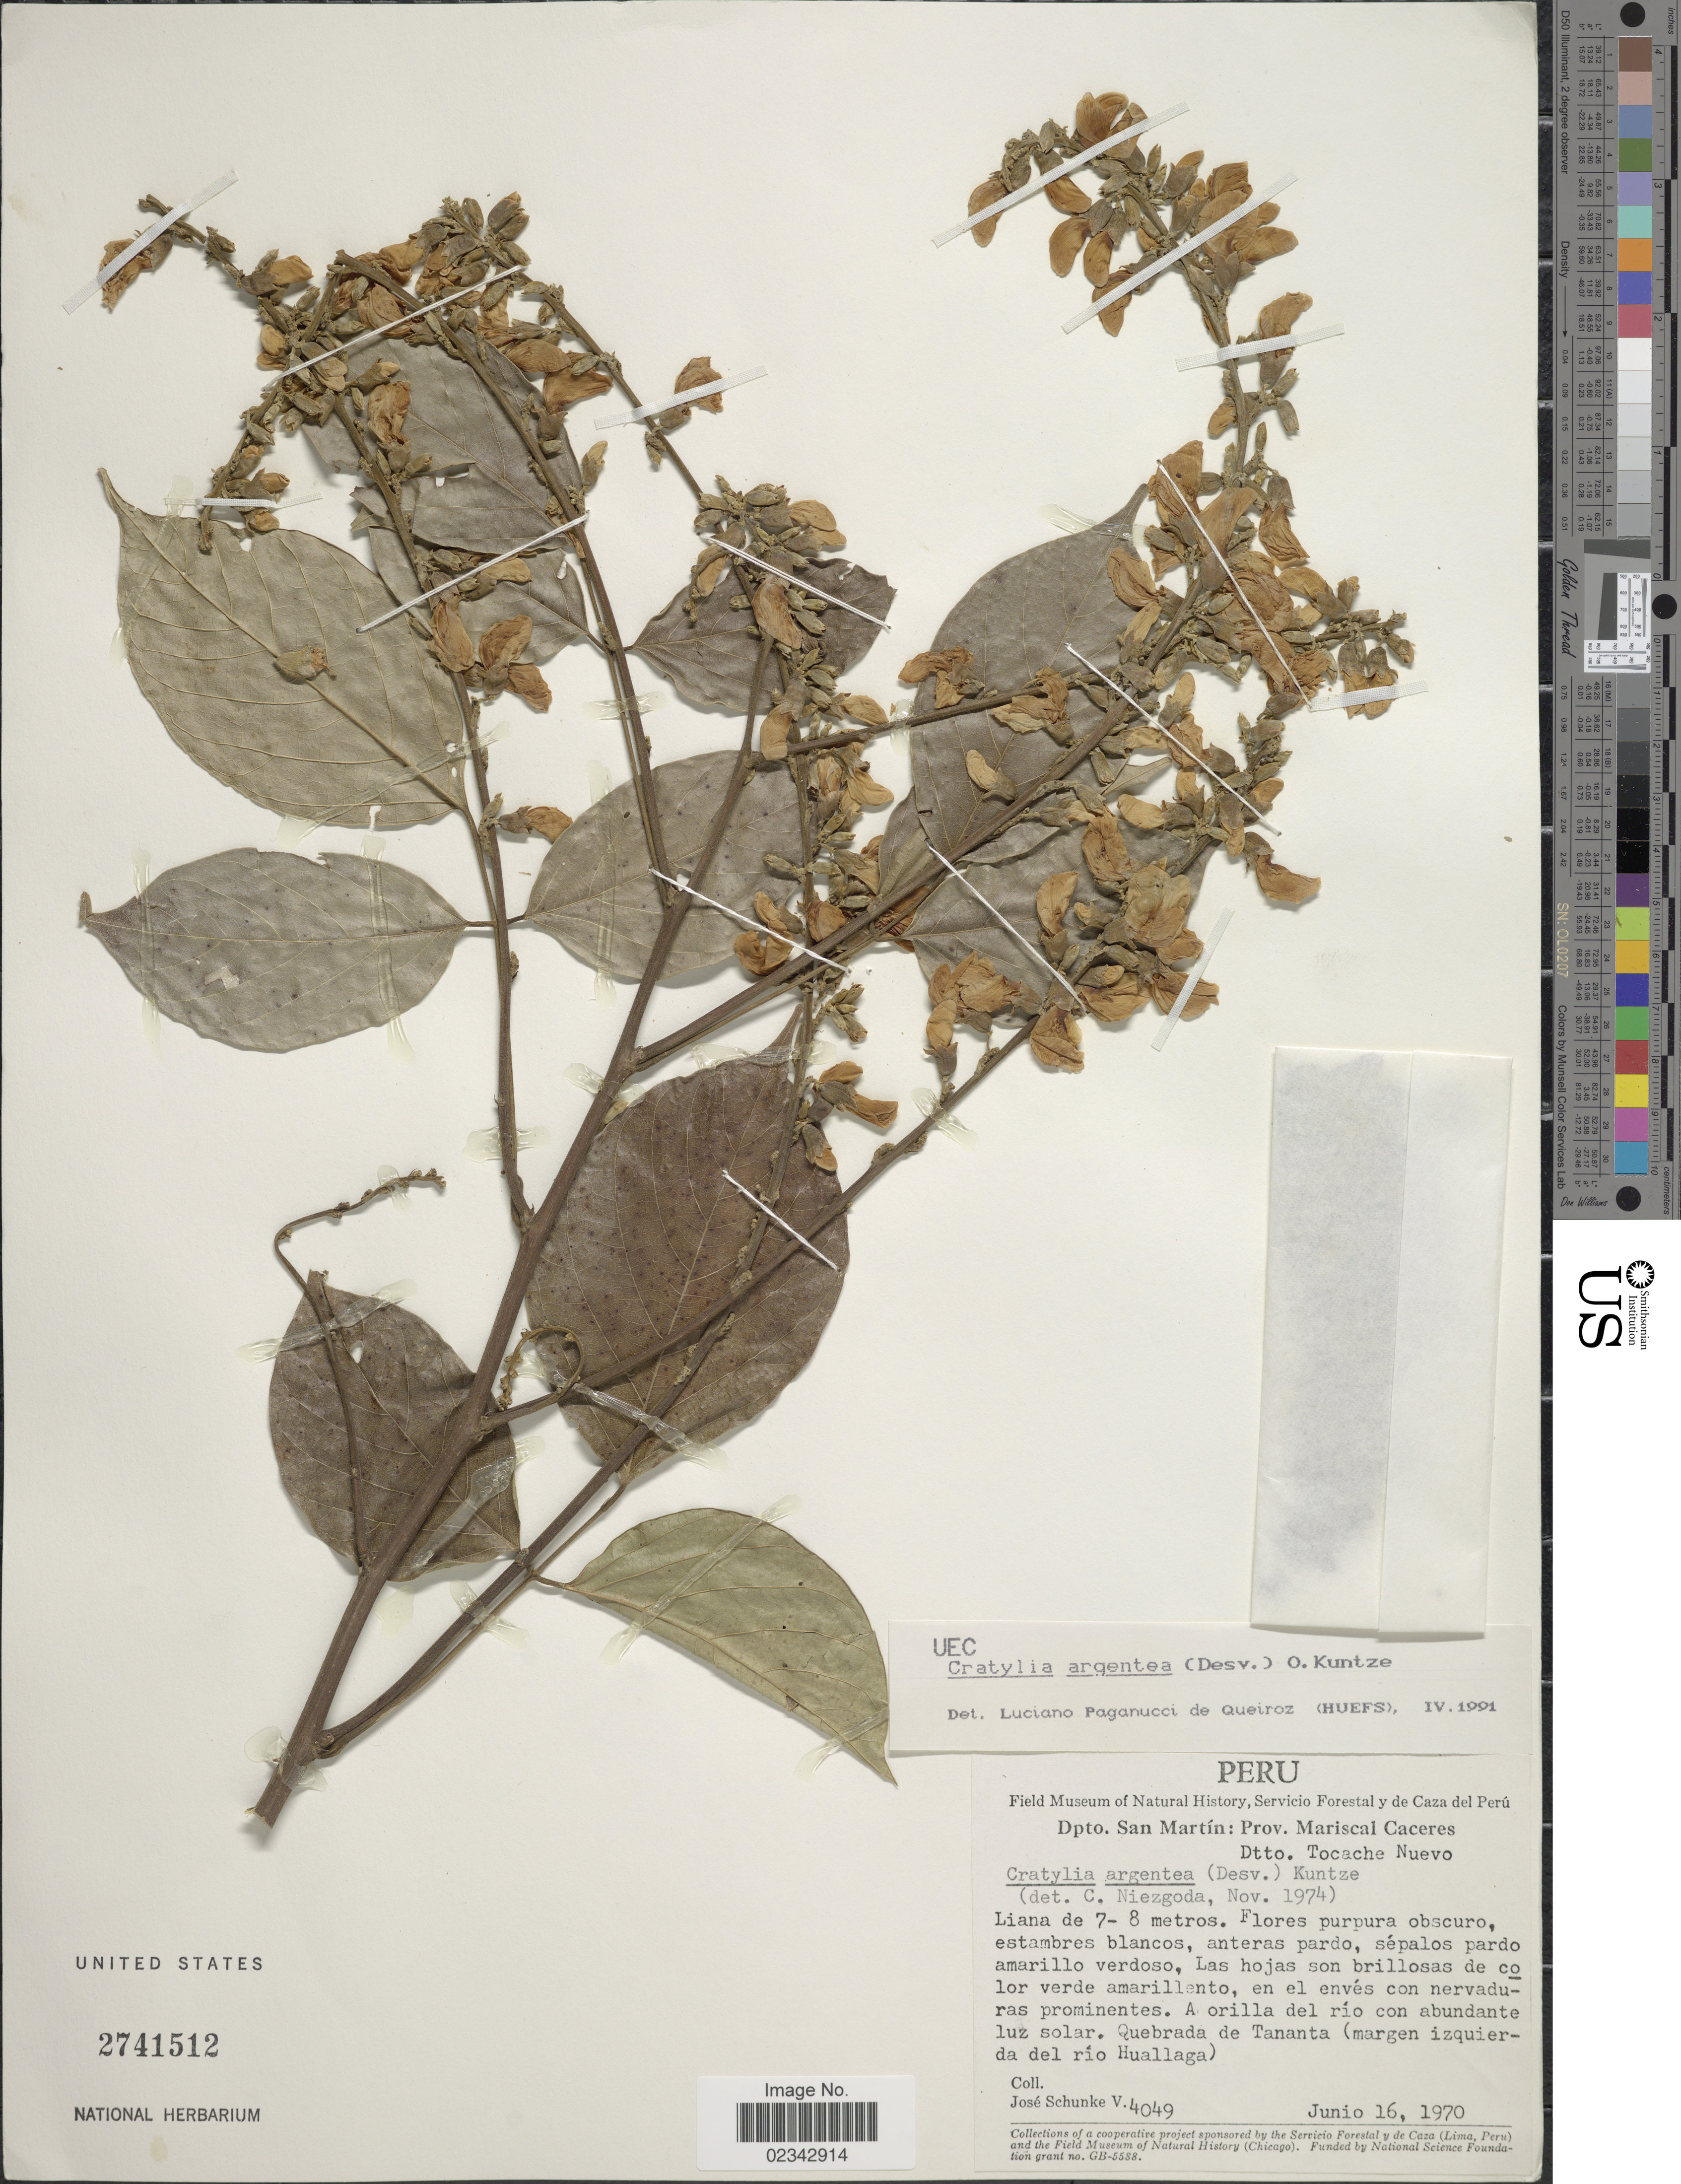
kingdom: Plantae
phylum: Tracheophyta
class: Magnoliopsida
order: Fabales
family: Fabaceae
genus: Cratylia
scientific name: Cratylia argentea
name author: (Desv.) Kuntze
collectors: J. Schunke Vigo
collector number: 4049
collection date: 1970-06-16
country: Peru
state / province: San Martín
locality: Dpto. San Martín: Prov. Mariscal Caceres. Dtto Tocache Nuevo, Las hojas son brillosas de color verde amarillento, en el envés con nervaduras prominentes. A orillas del río con abundante luz solar. Quebrada de Tananta (margen izquierda del río Huallaga)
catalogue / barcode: US 2741512